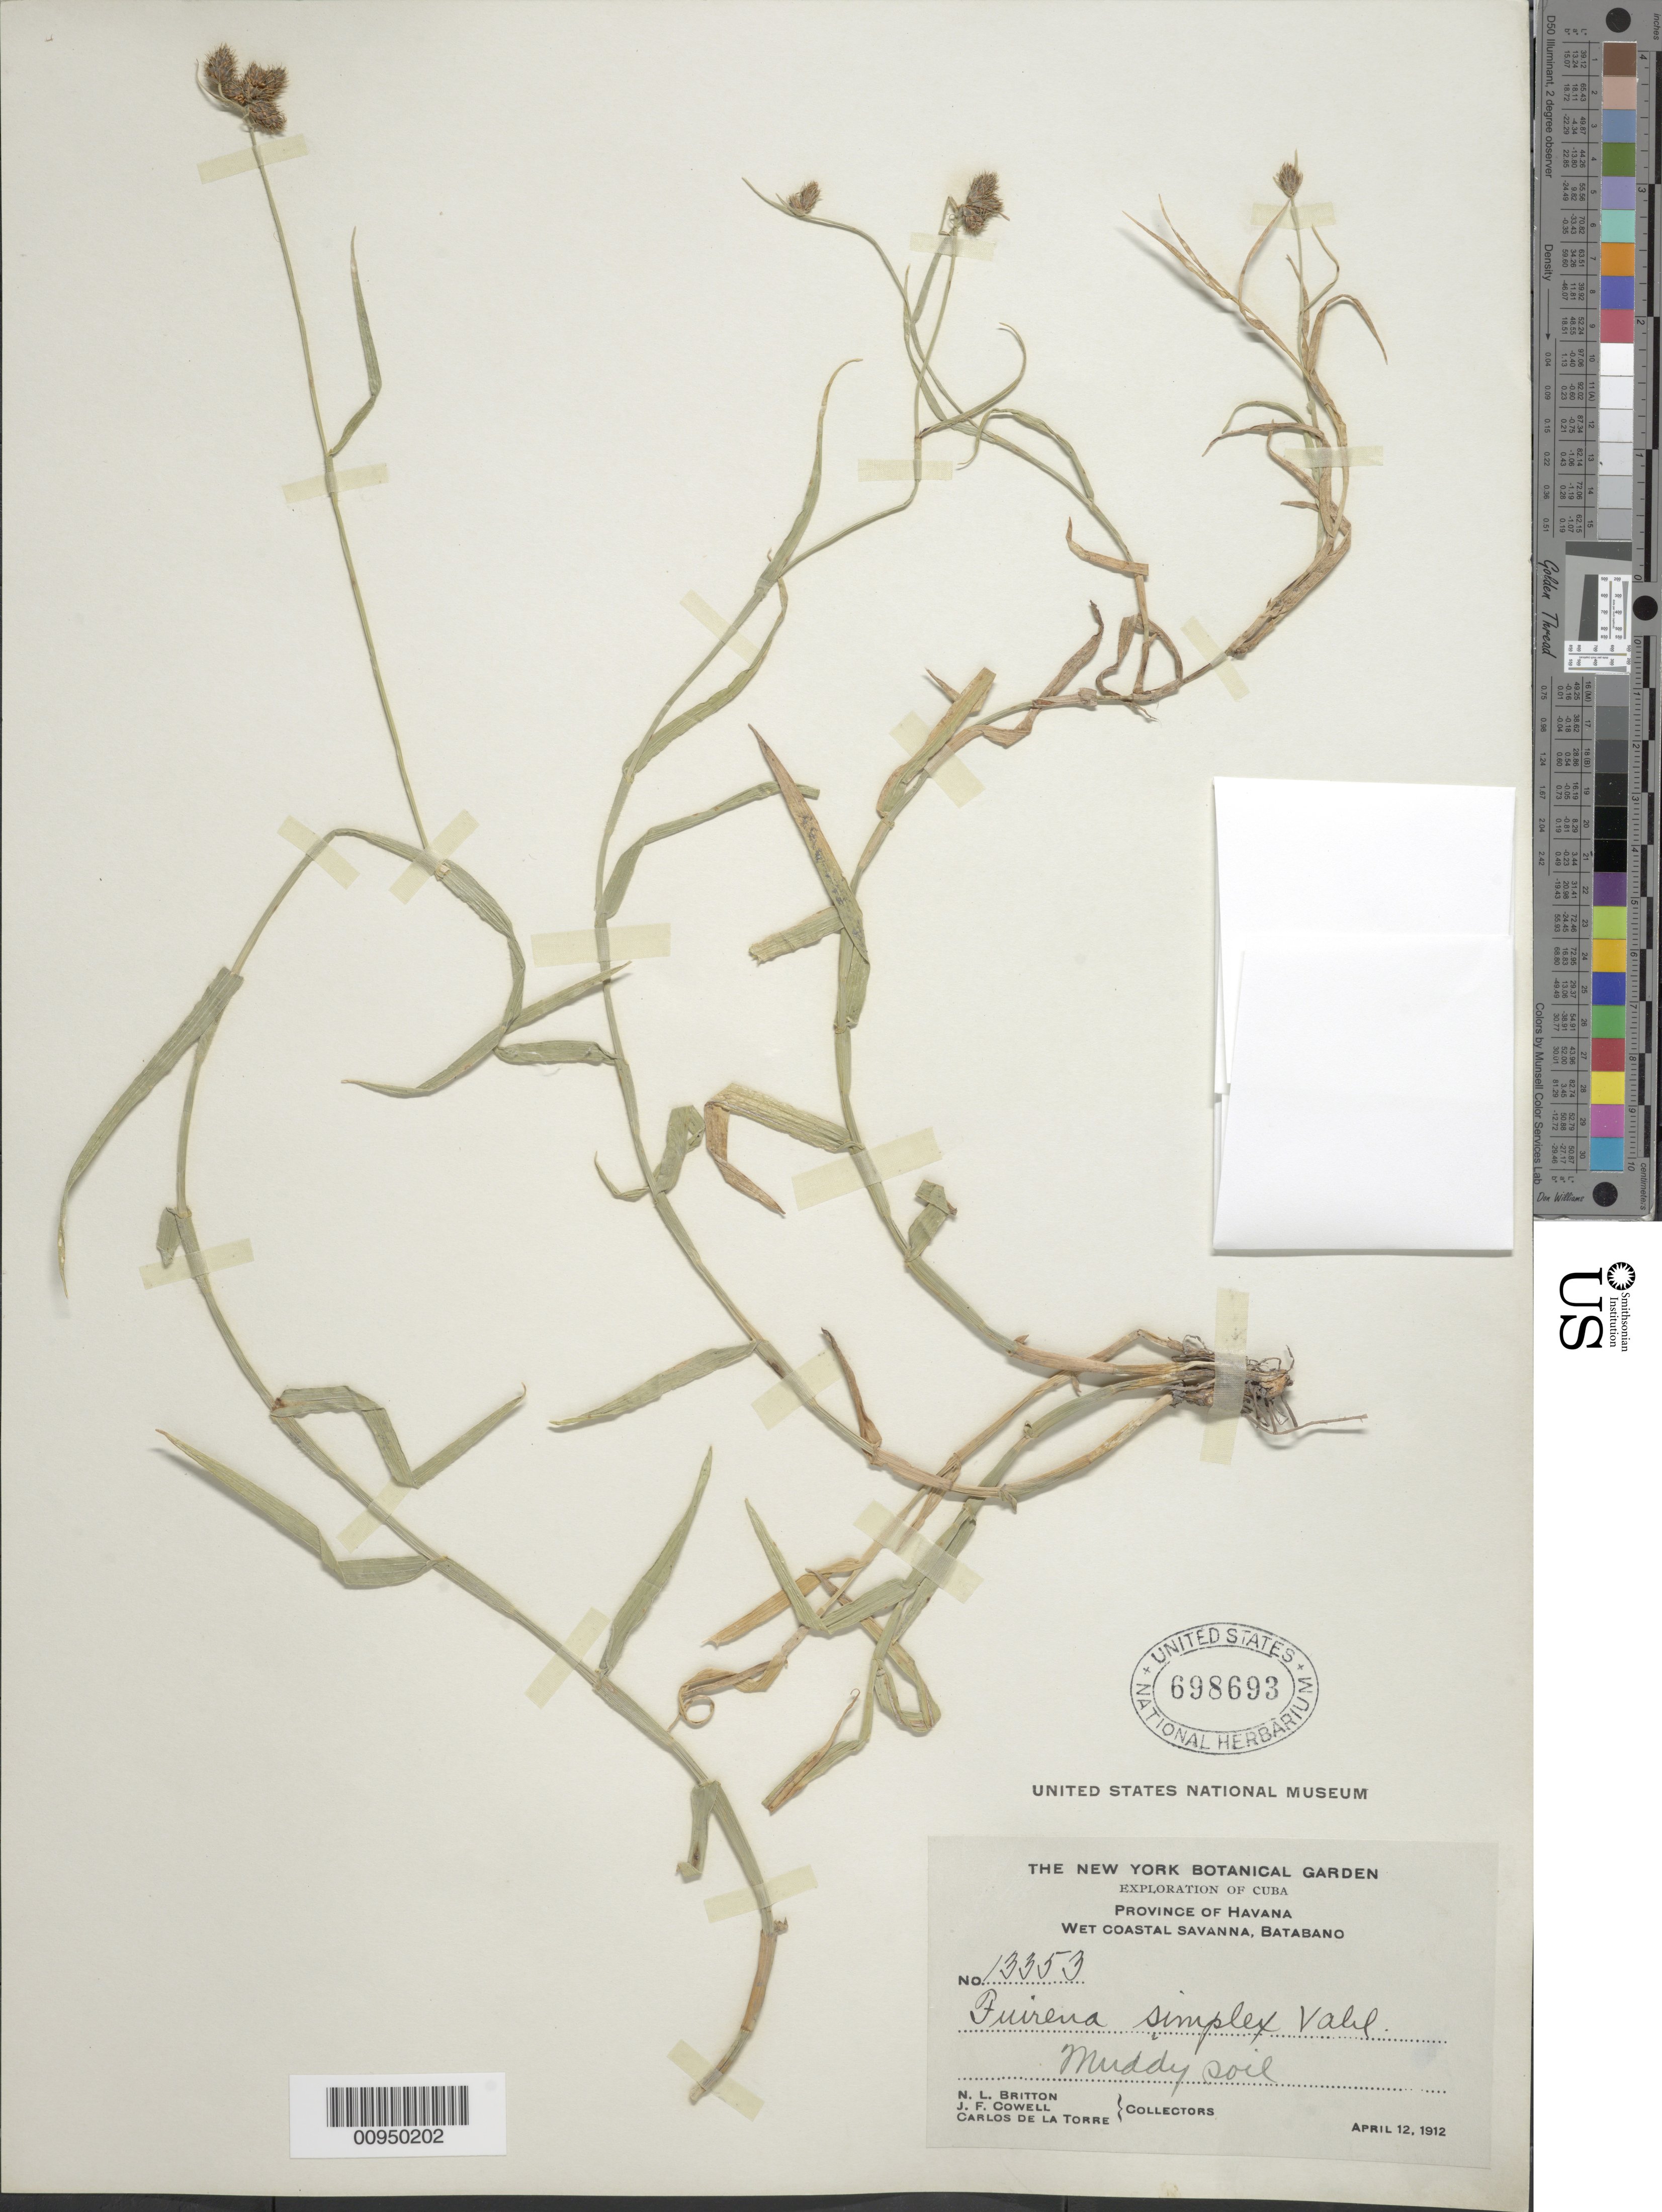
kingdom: Plantae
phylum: Tracheophyta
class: Liliopsida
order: Poales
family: Cyperaceae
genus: Fuirena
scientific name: Fuirena simplex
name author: Vahl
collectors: N. Britton, J. F. Cowell & C. Torres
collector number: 13353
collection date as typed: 12 Apr 1912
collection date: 1912-04-12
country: Cuba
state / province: La Habana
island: Cuba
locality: Batabano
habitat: Wet coastal savanna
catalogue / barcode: US 698693